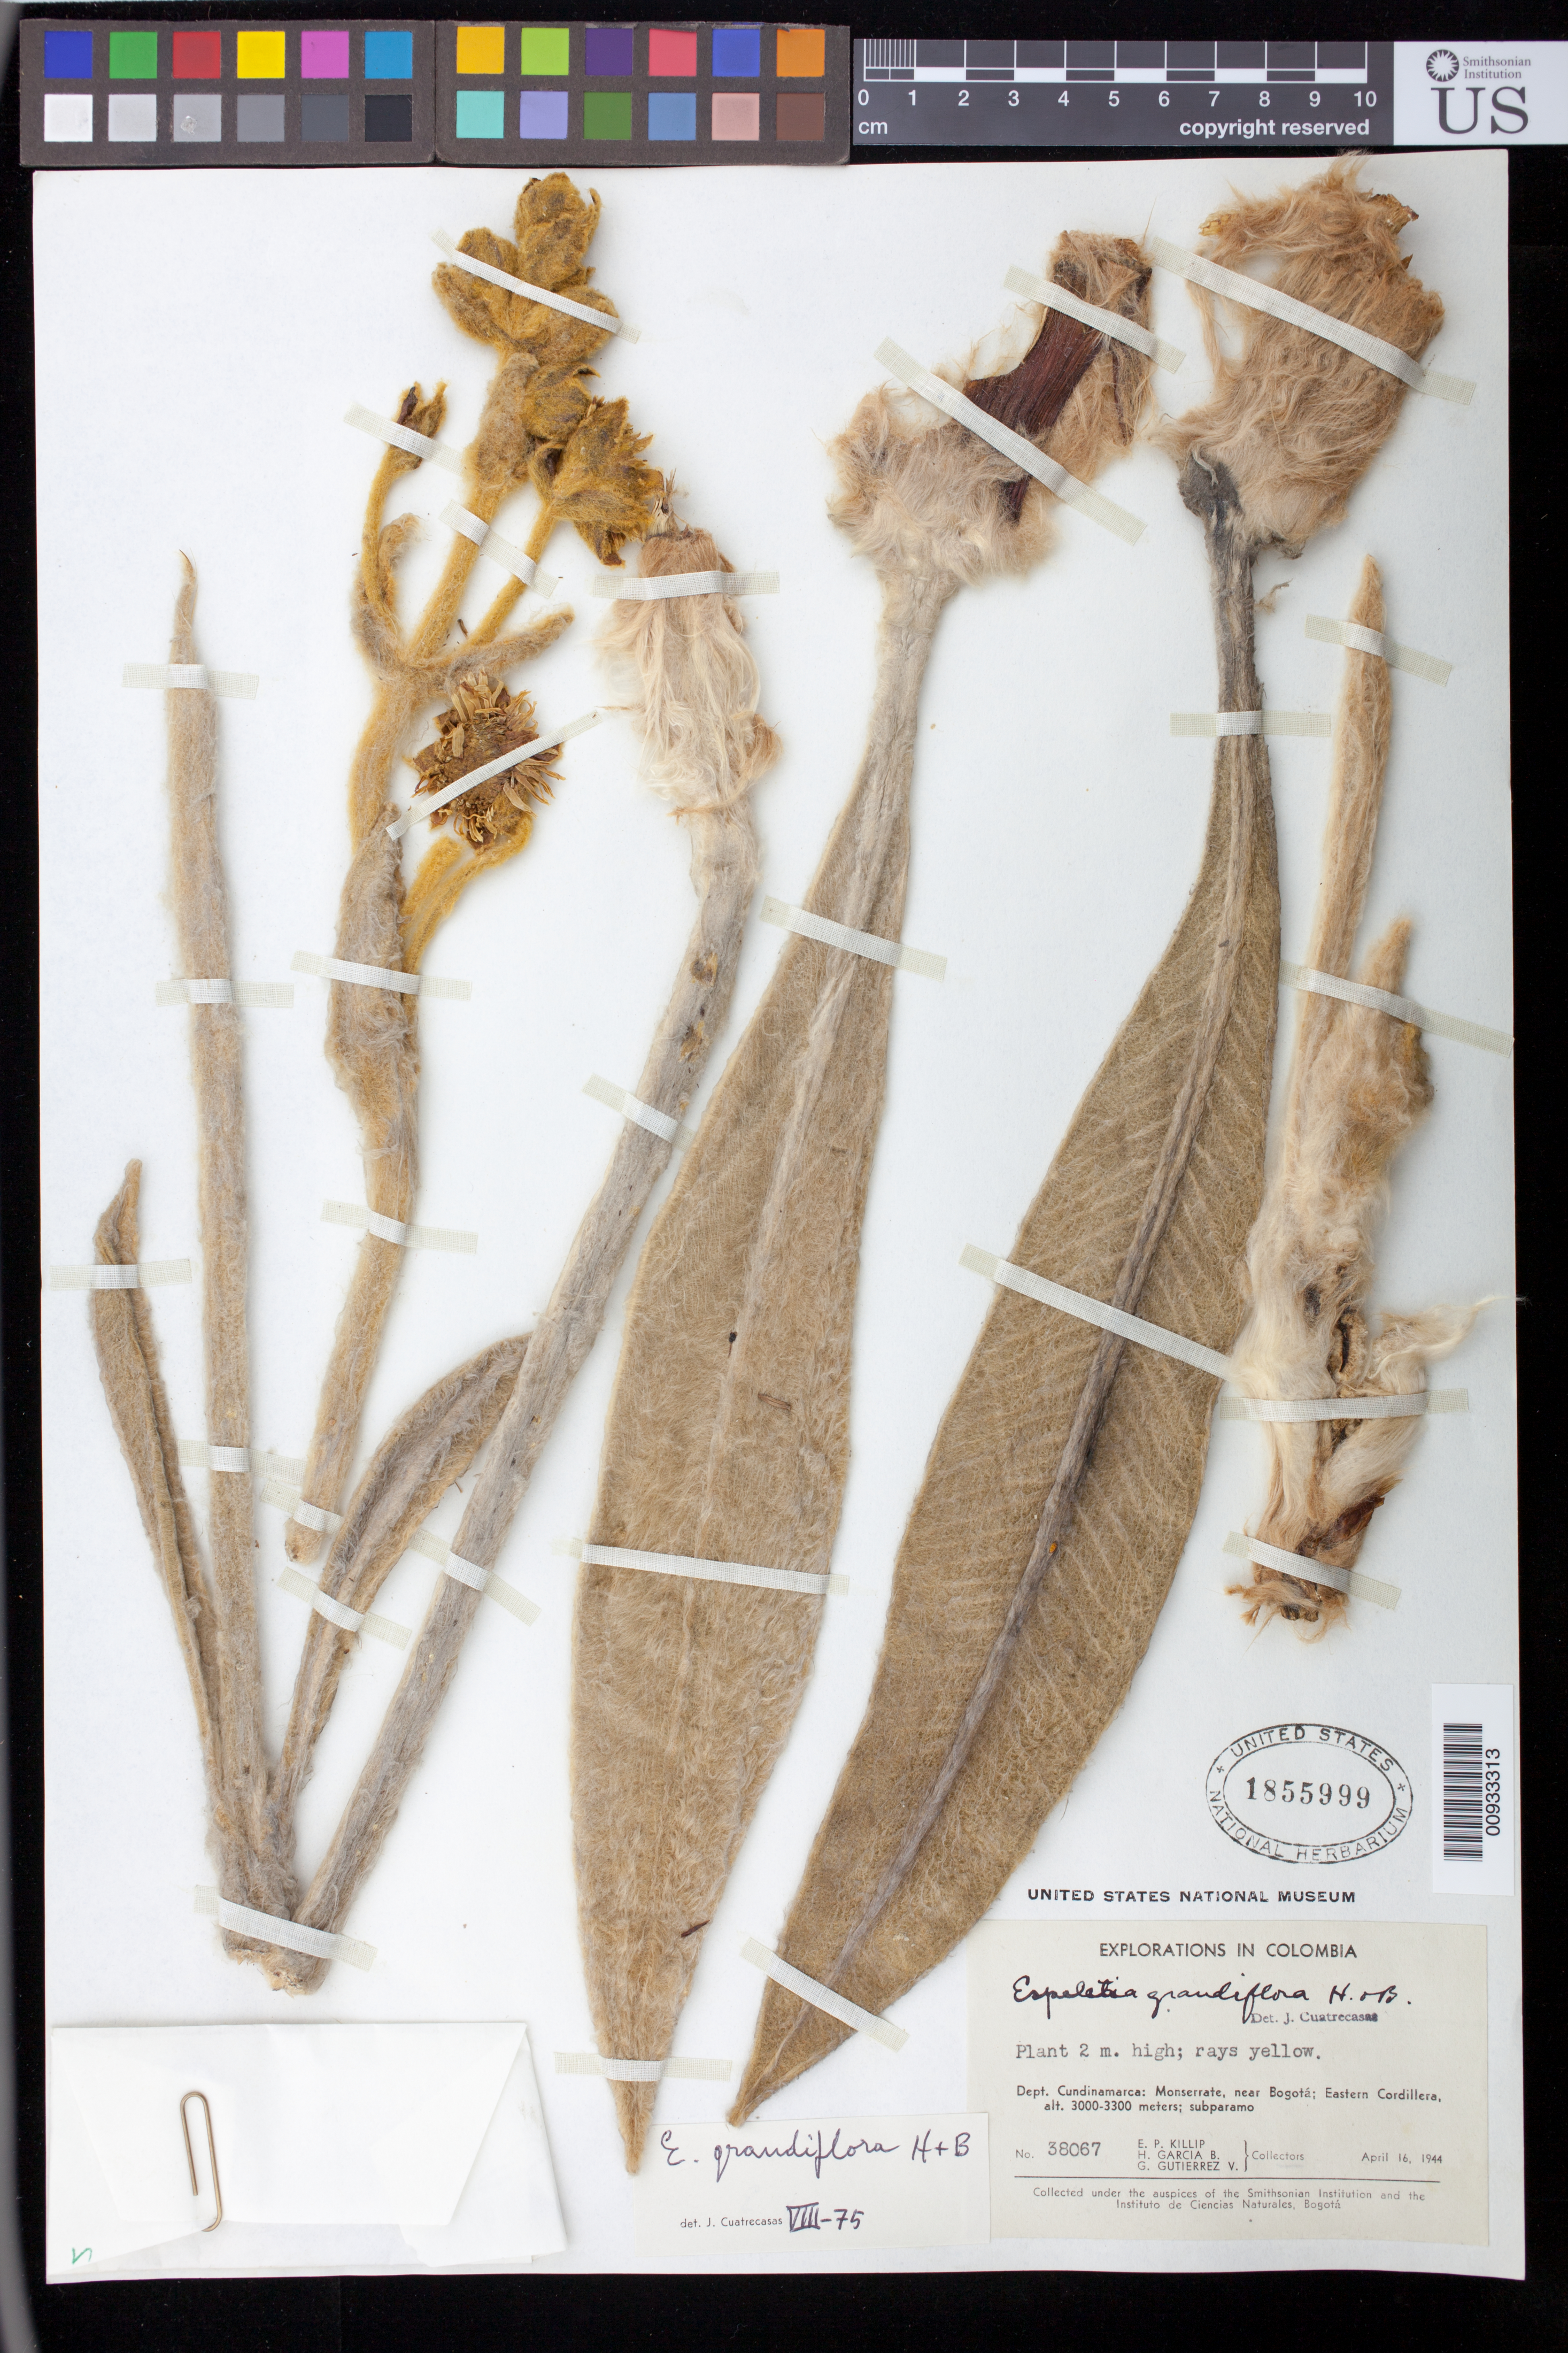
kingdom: Plantae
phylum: Tracheophyta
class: Magnoliopsida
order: Asterales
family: Asteraceae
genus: Espeletia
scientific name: Espeletia grandiflora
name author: Humb. & Bonpl.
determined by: Cuatrecasas, J.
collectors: E. P. Killip, H. García B. & G. Gutiérrez V.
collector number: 38067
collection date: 1944-04-16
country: Colombia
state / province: Cundinamarca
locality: Monserrate, near Bogota; Eastern Cordillera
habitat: Subparamo.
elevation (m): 3000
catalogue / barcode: US 1855999